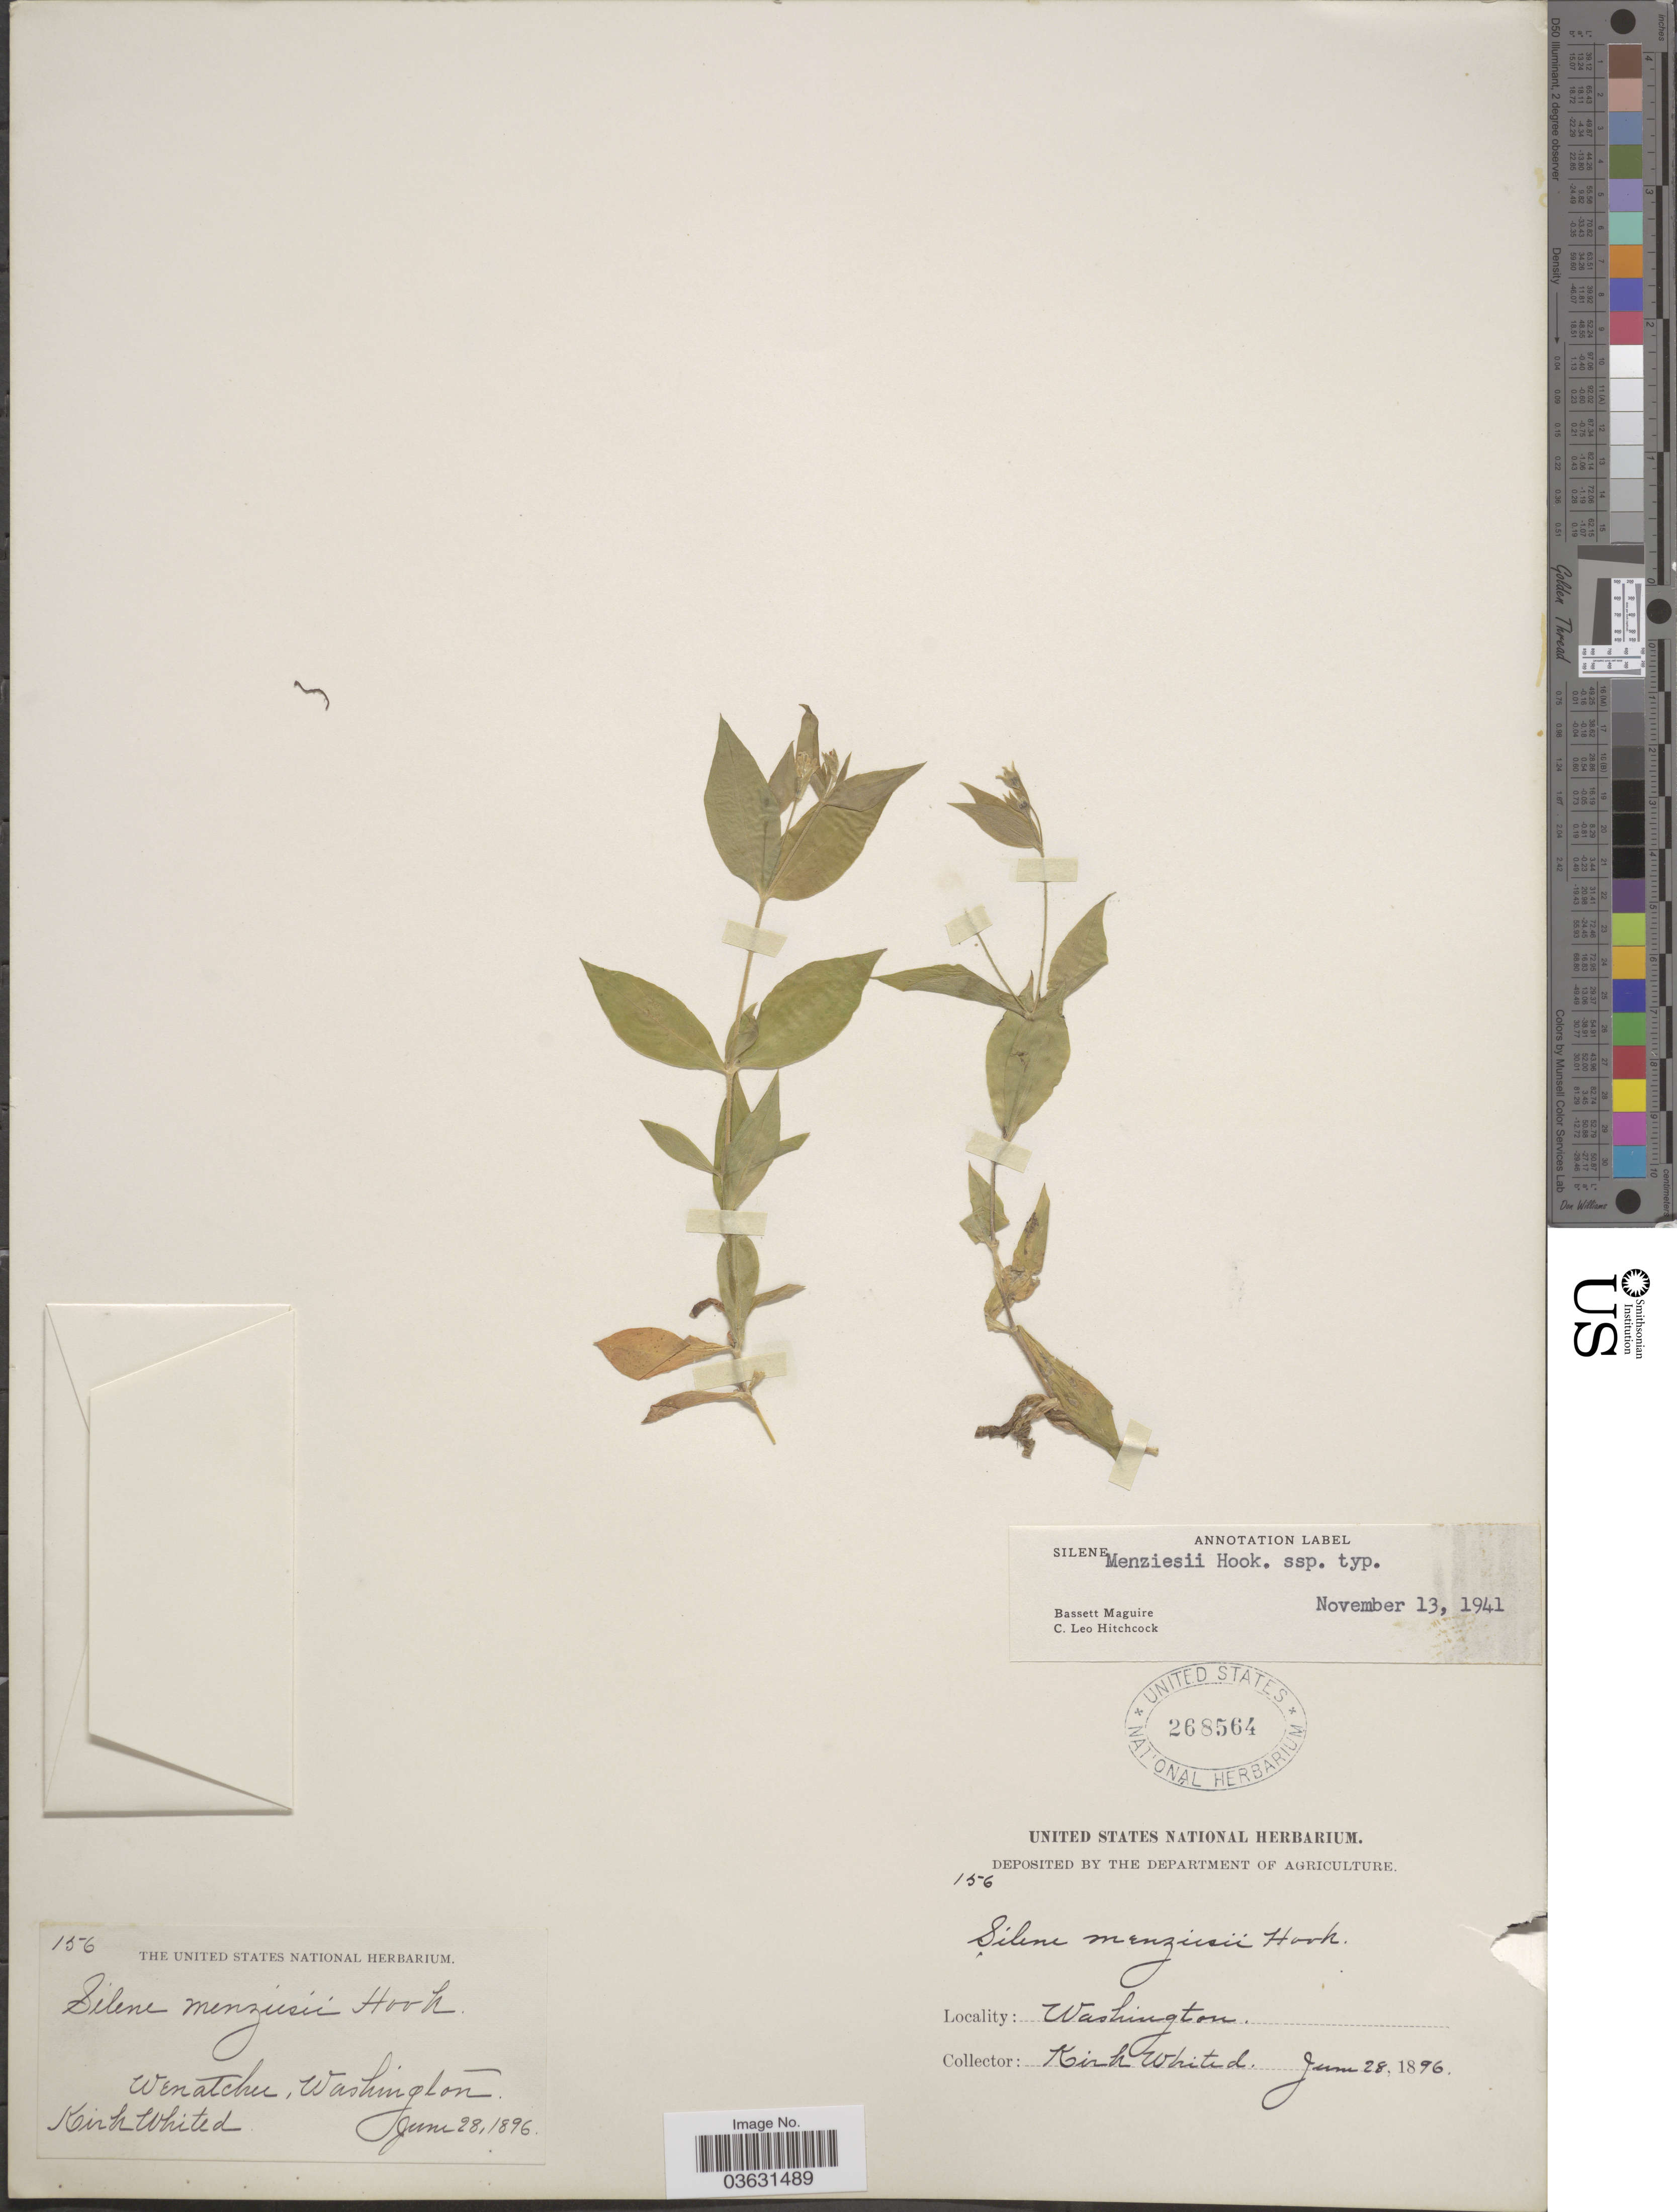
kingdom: Plantae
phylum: Tracheophyta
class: Magnoliopsida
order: Caryophyllales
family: Caryophyllaceae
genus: Silene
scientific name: Silene menziesii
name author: Hook.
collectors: K. Whited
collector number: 156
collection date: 1896-06-28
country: United States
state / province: Washington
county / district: Chelan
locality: Wenatchee.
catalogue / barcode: US 268564